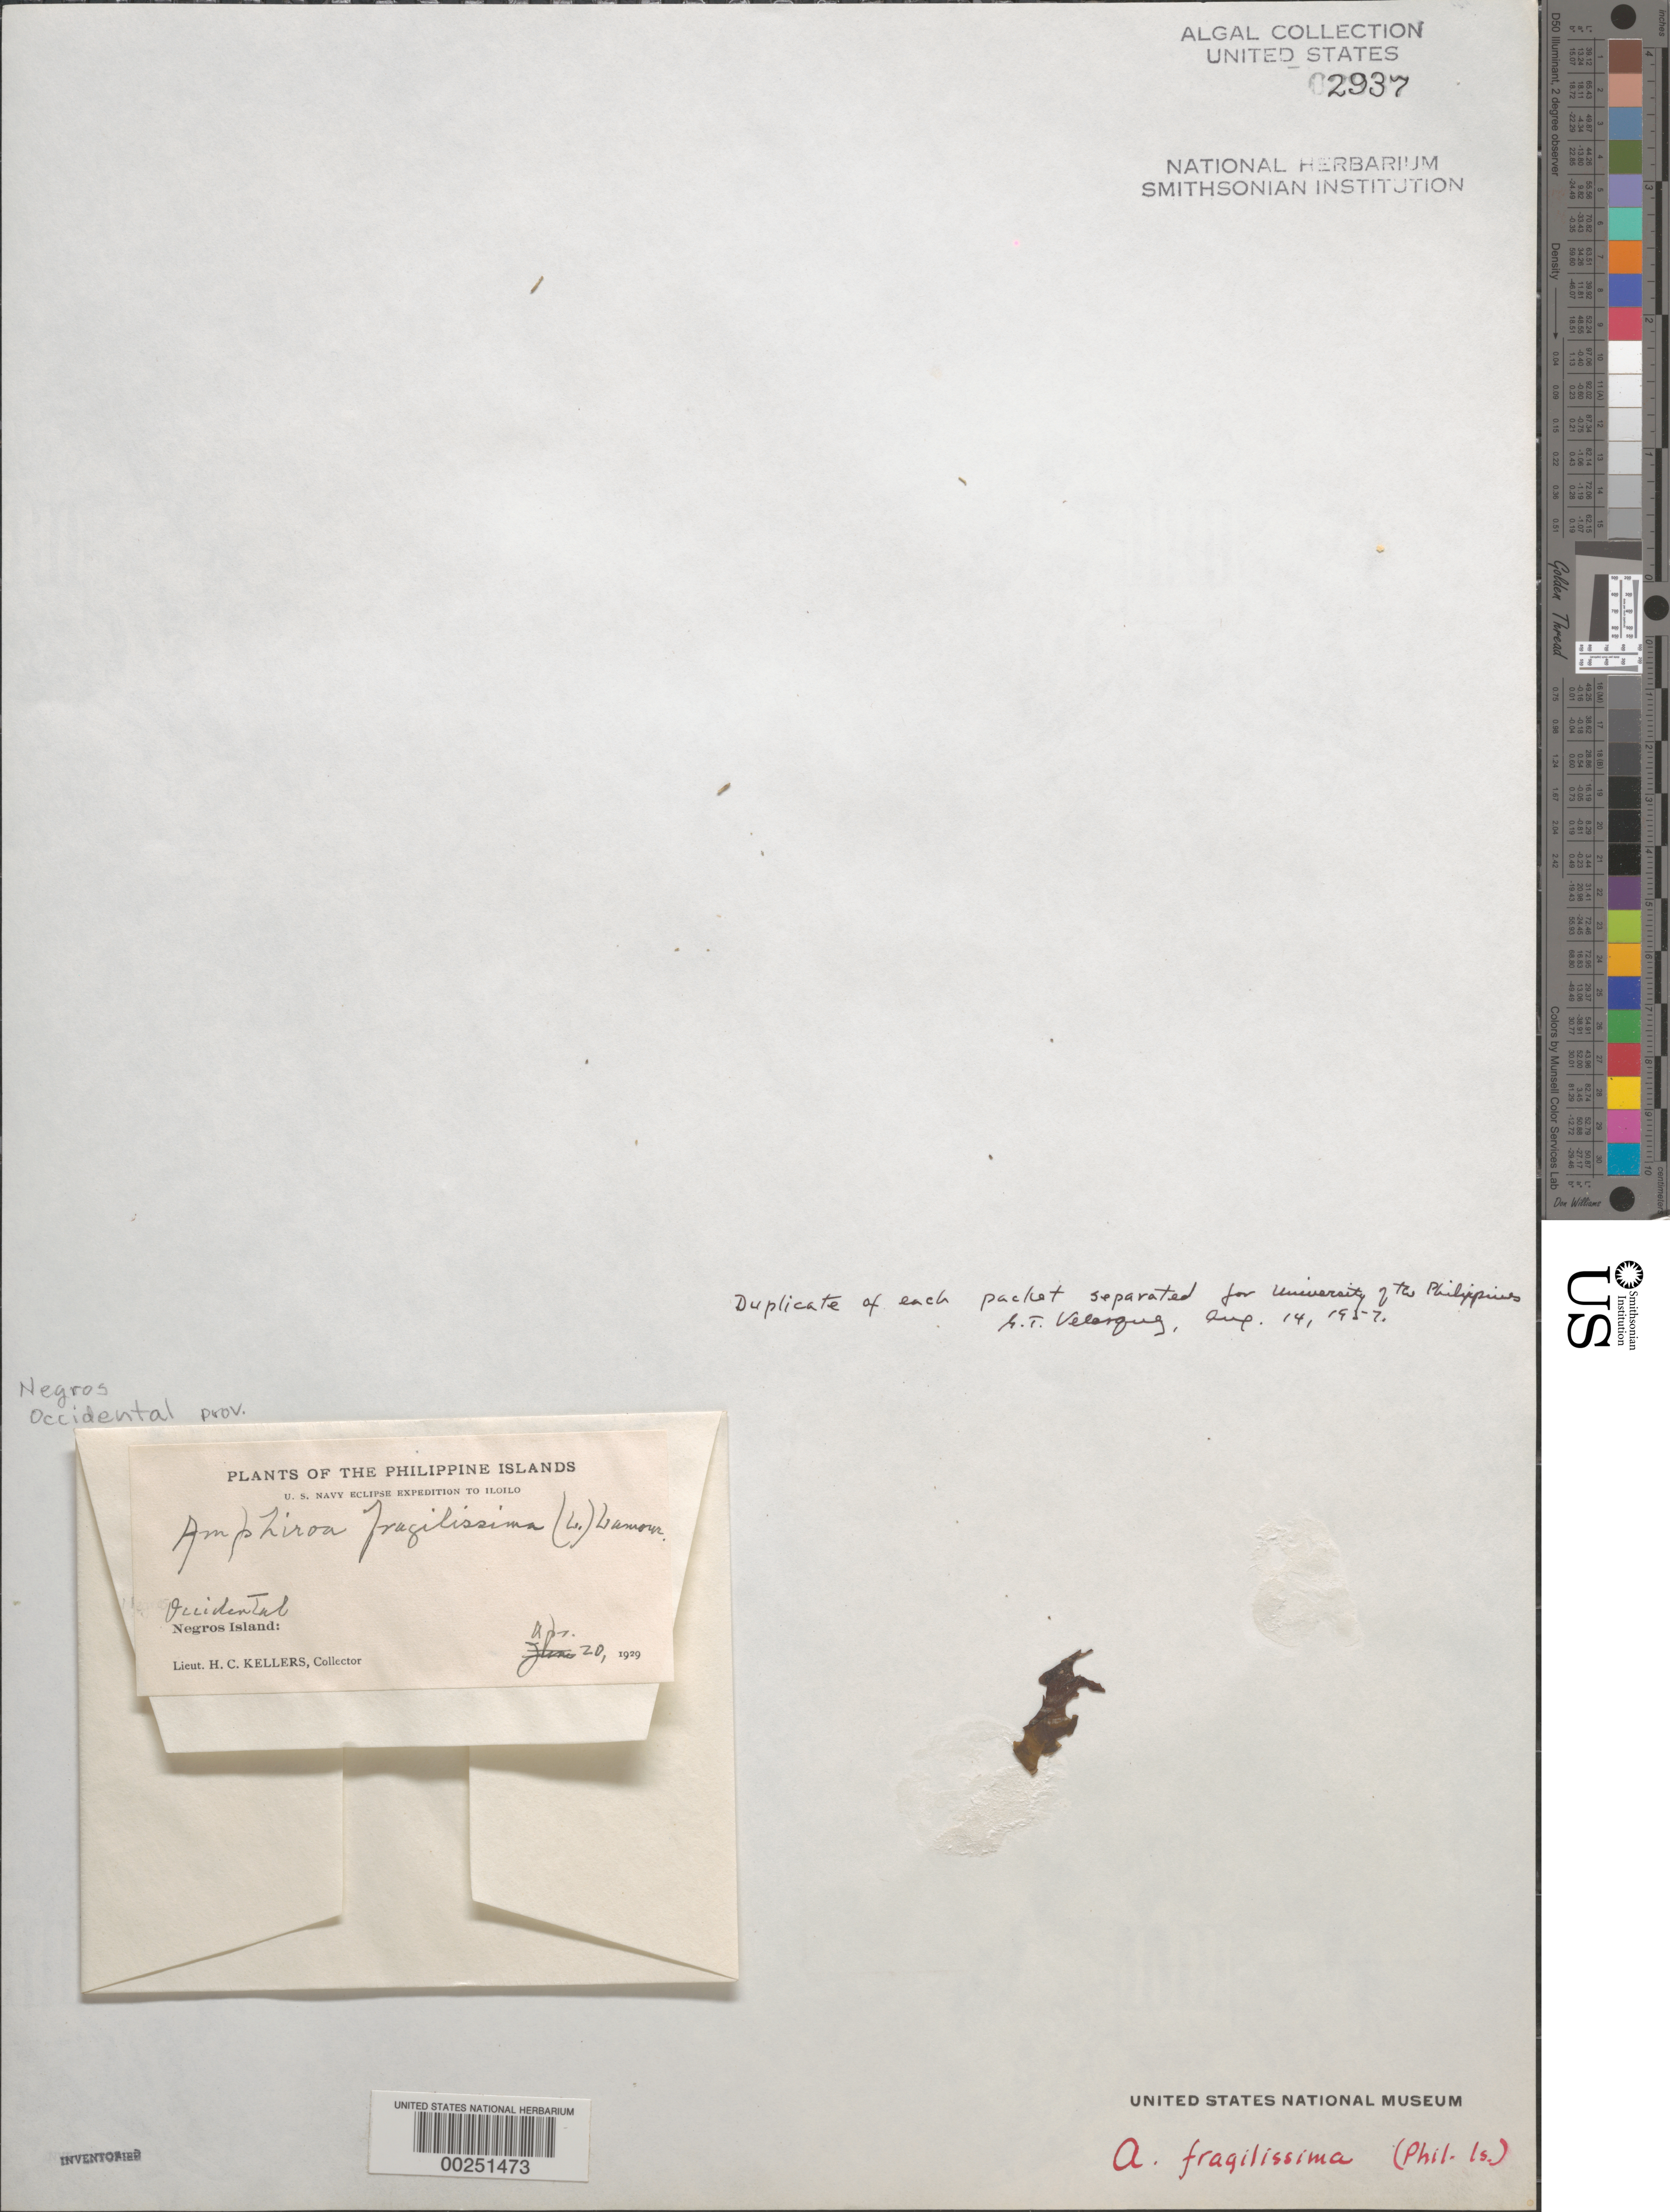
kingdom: Plantae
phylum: Rhodophyta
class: Florideophyceae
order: Corallinales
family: Lithophyllaceae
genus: Amphiroa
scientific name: Amphiroa fragilissima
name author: (L.) J.V.Lamouroux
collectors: H. Kellers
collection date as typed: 20 Apr 1929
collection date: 1929-04-20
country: Philippines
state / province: Western Visayas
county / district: Negros Occidental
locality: Negros occidental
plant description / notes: US Navy Eclipse Expedition to Iloilo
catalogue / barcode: US 2937